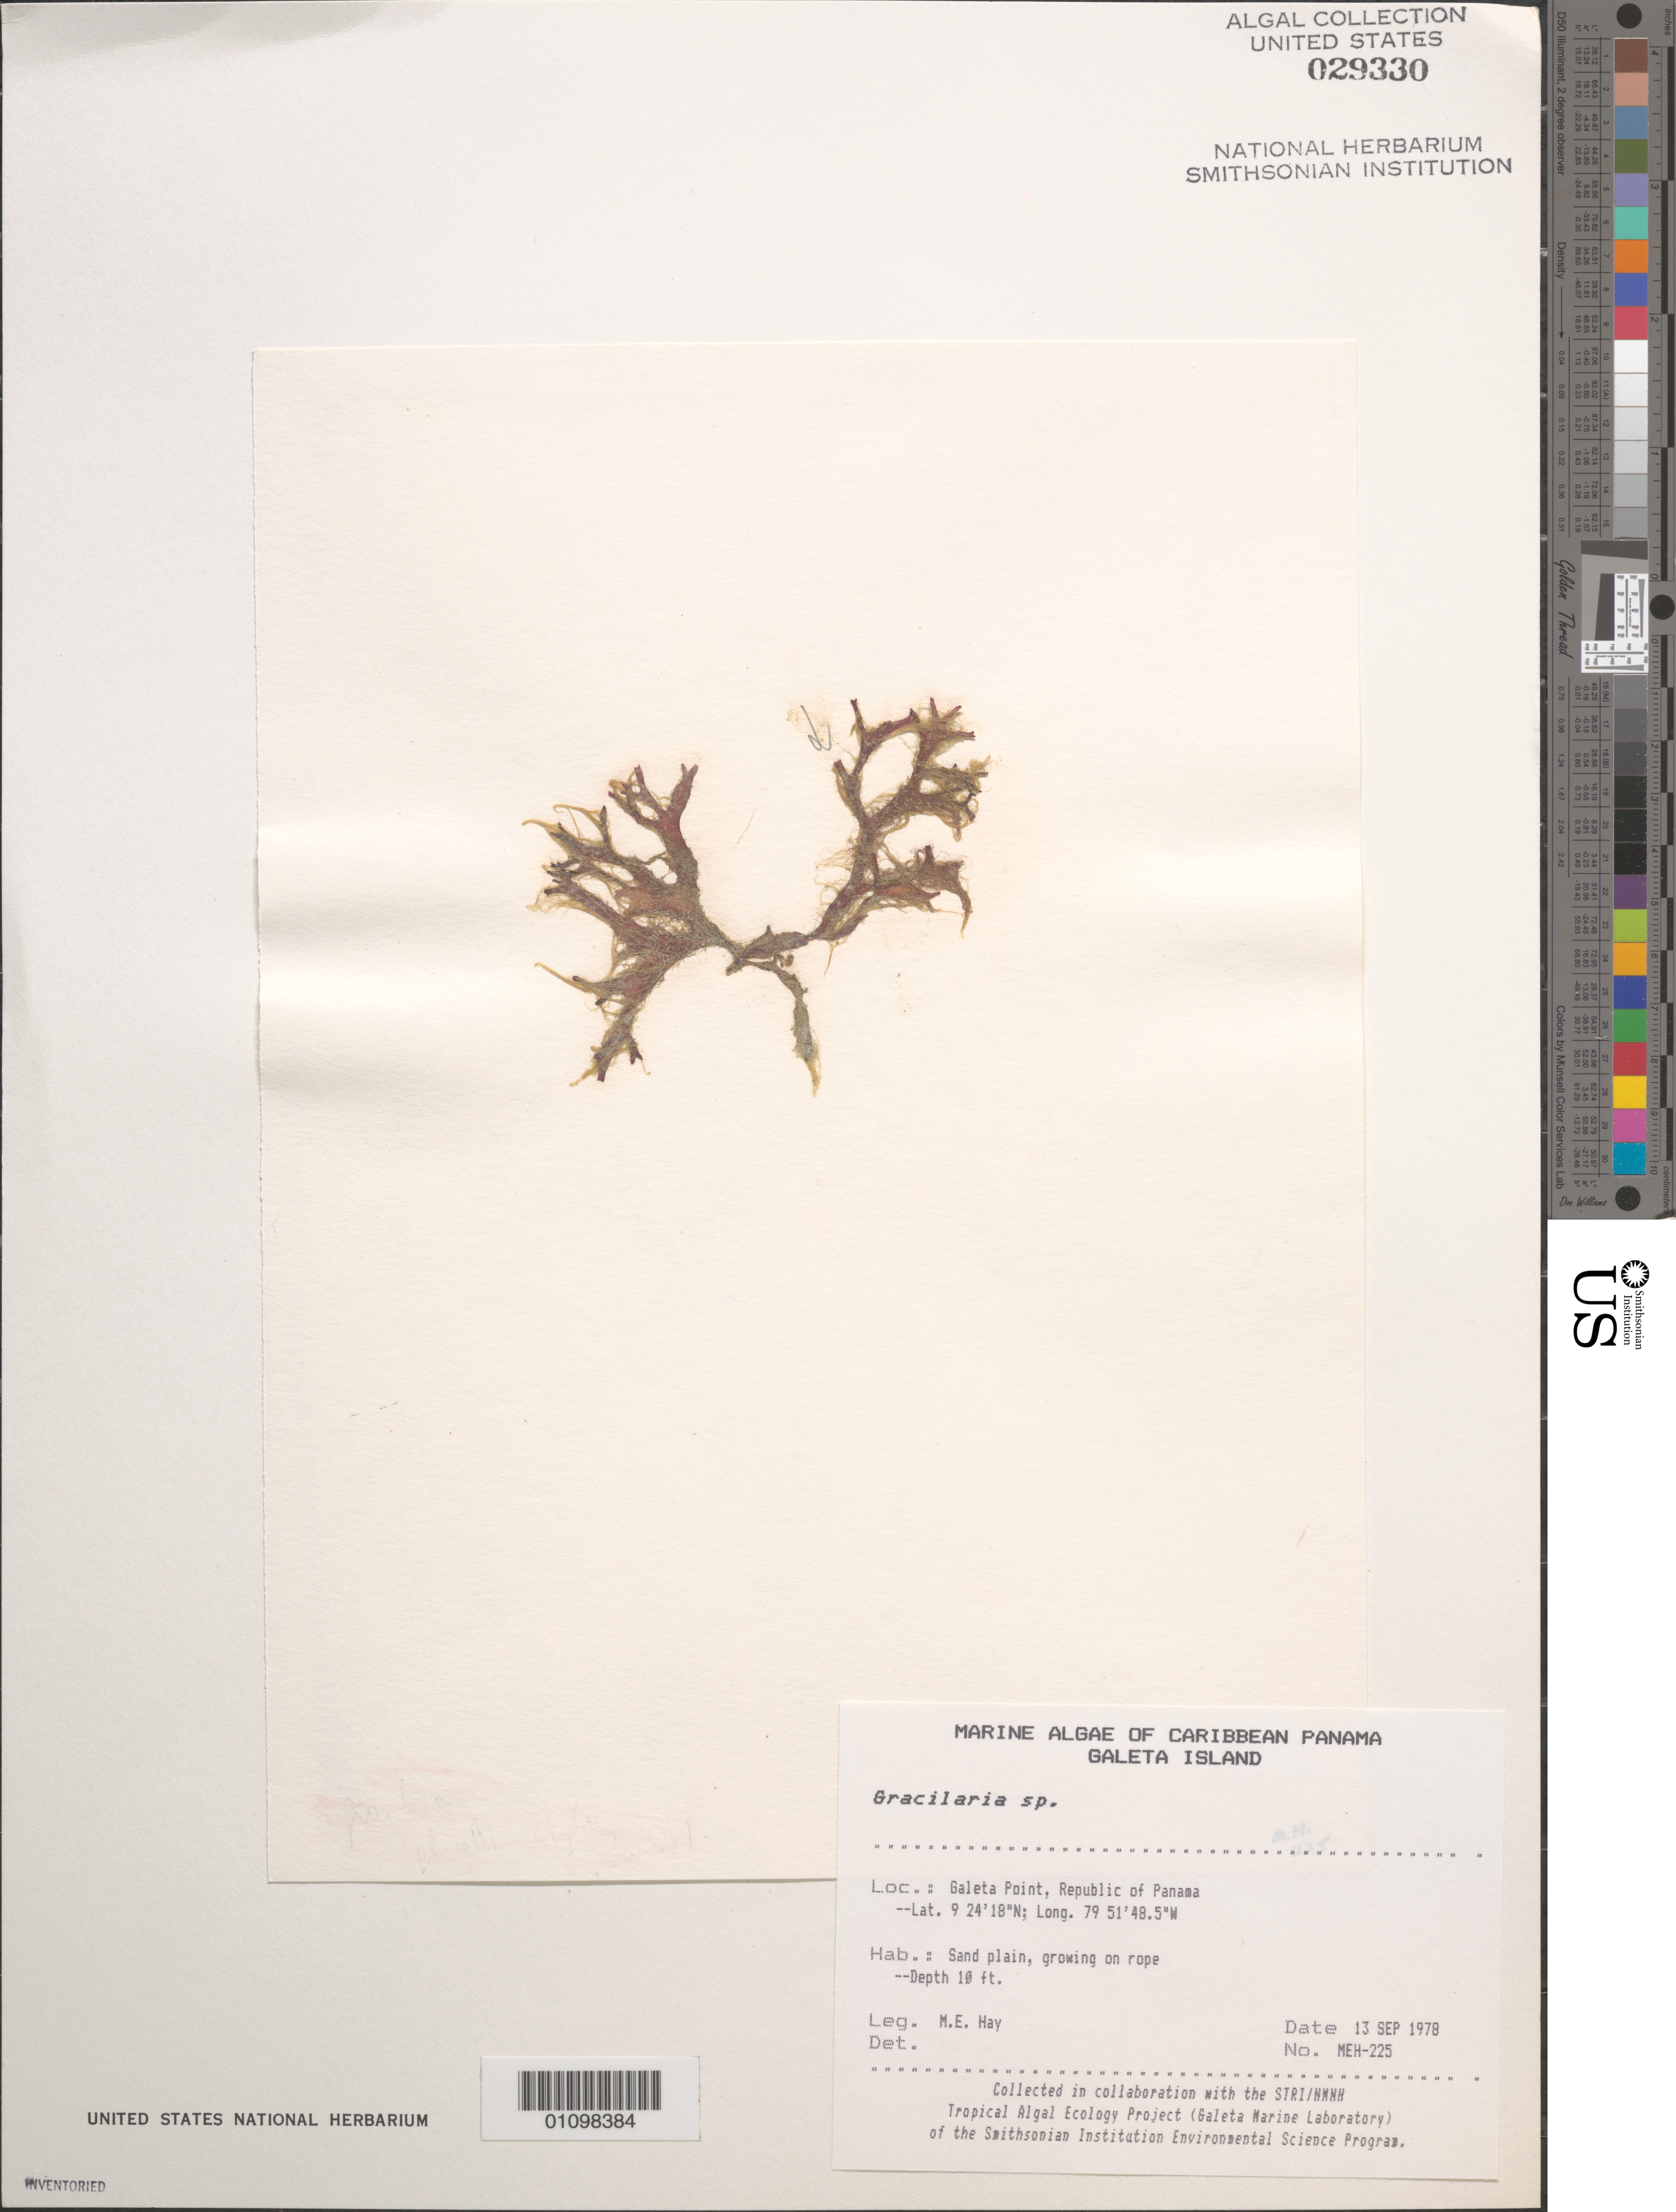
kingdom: Plantae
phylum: Rhodophyta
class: Florideophyceae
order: Gracilariales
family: Gracilariaceae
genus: Gracilaria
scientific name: Gracilaria sp.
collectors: M. E. Hay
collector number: MEH-225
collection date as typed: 13 Sep 1978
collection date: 1978-09-13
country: Panama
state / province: Colón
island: Galeta Island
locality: Galeta Point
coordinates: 9 24'18"N, 79 51'48.5"W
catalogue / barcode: US 29330